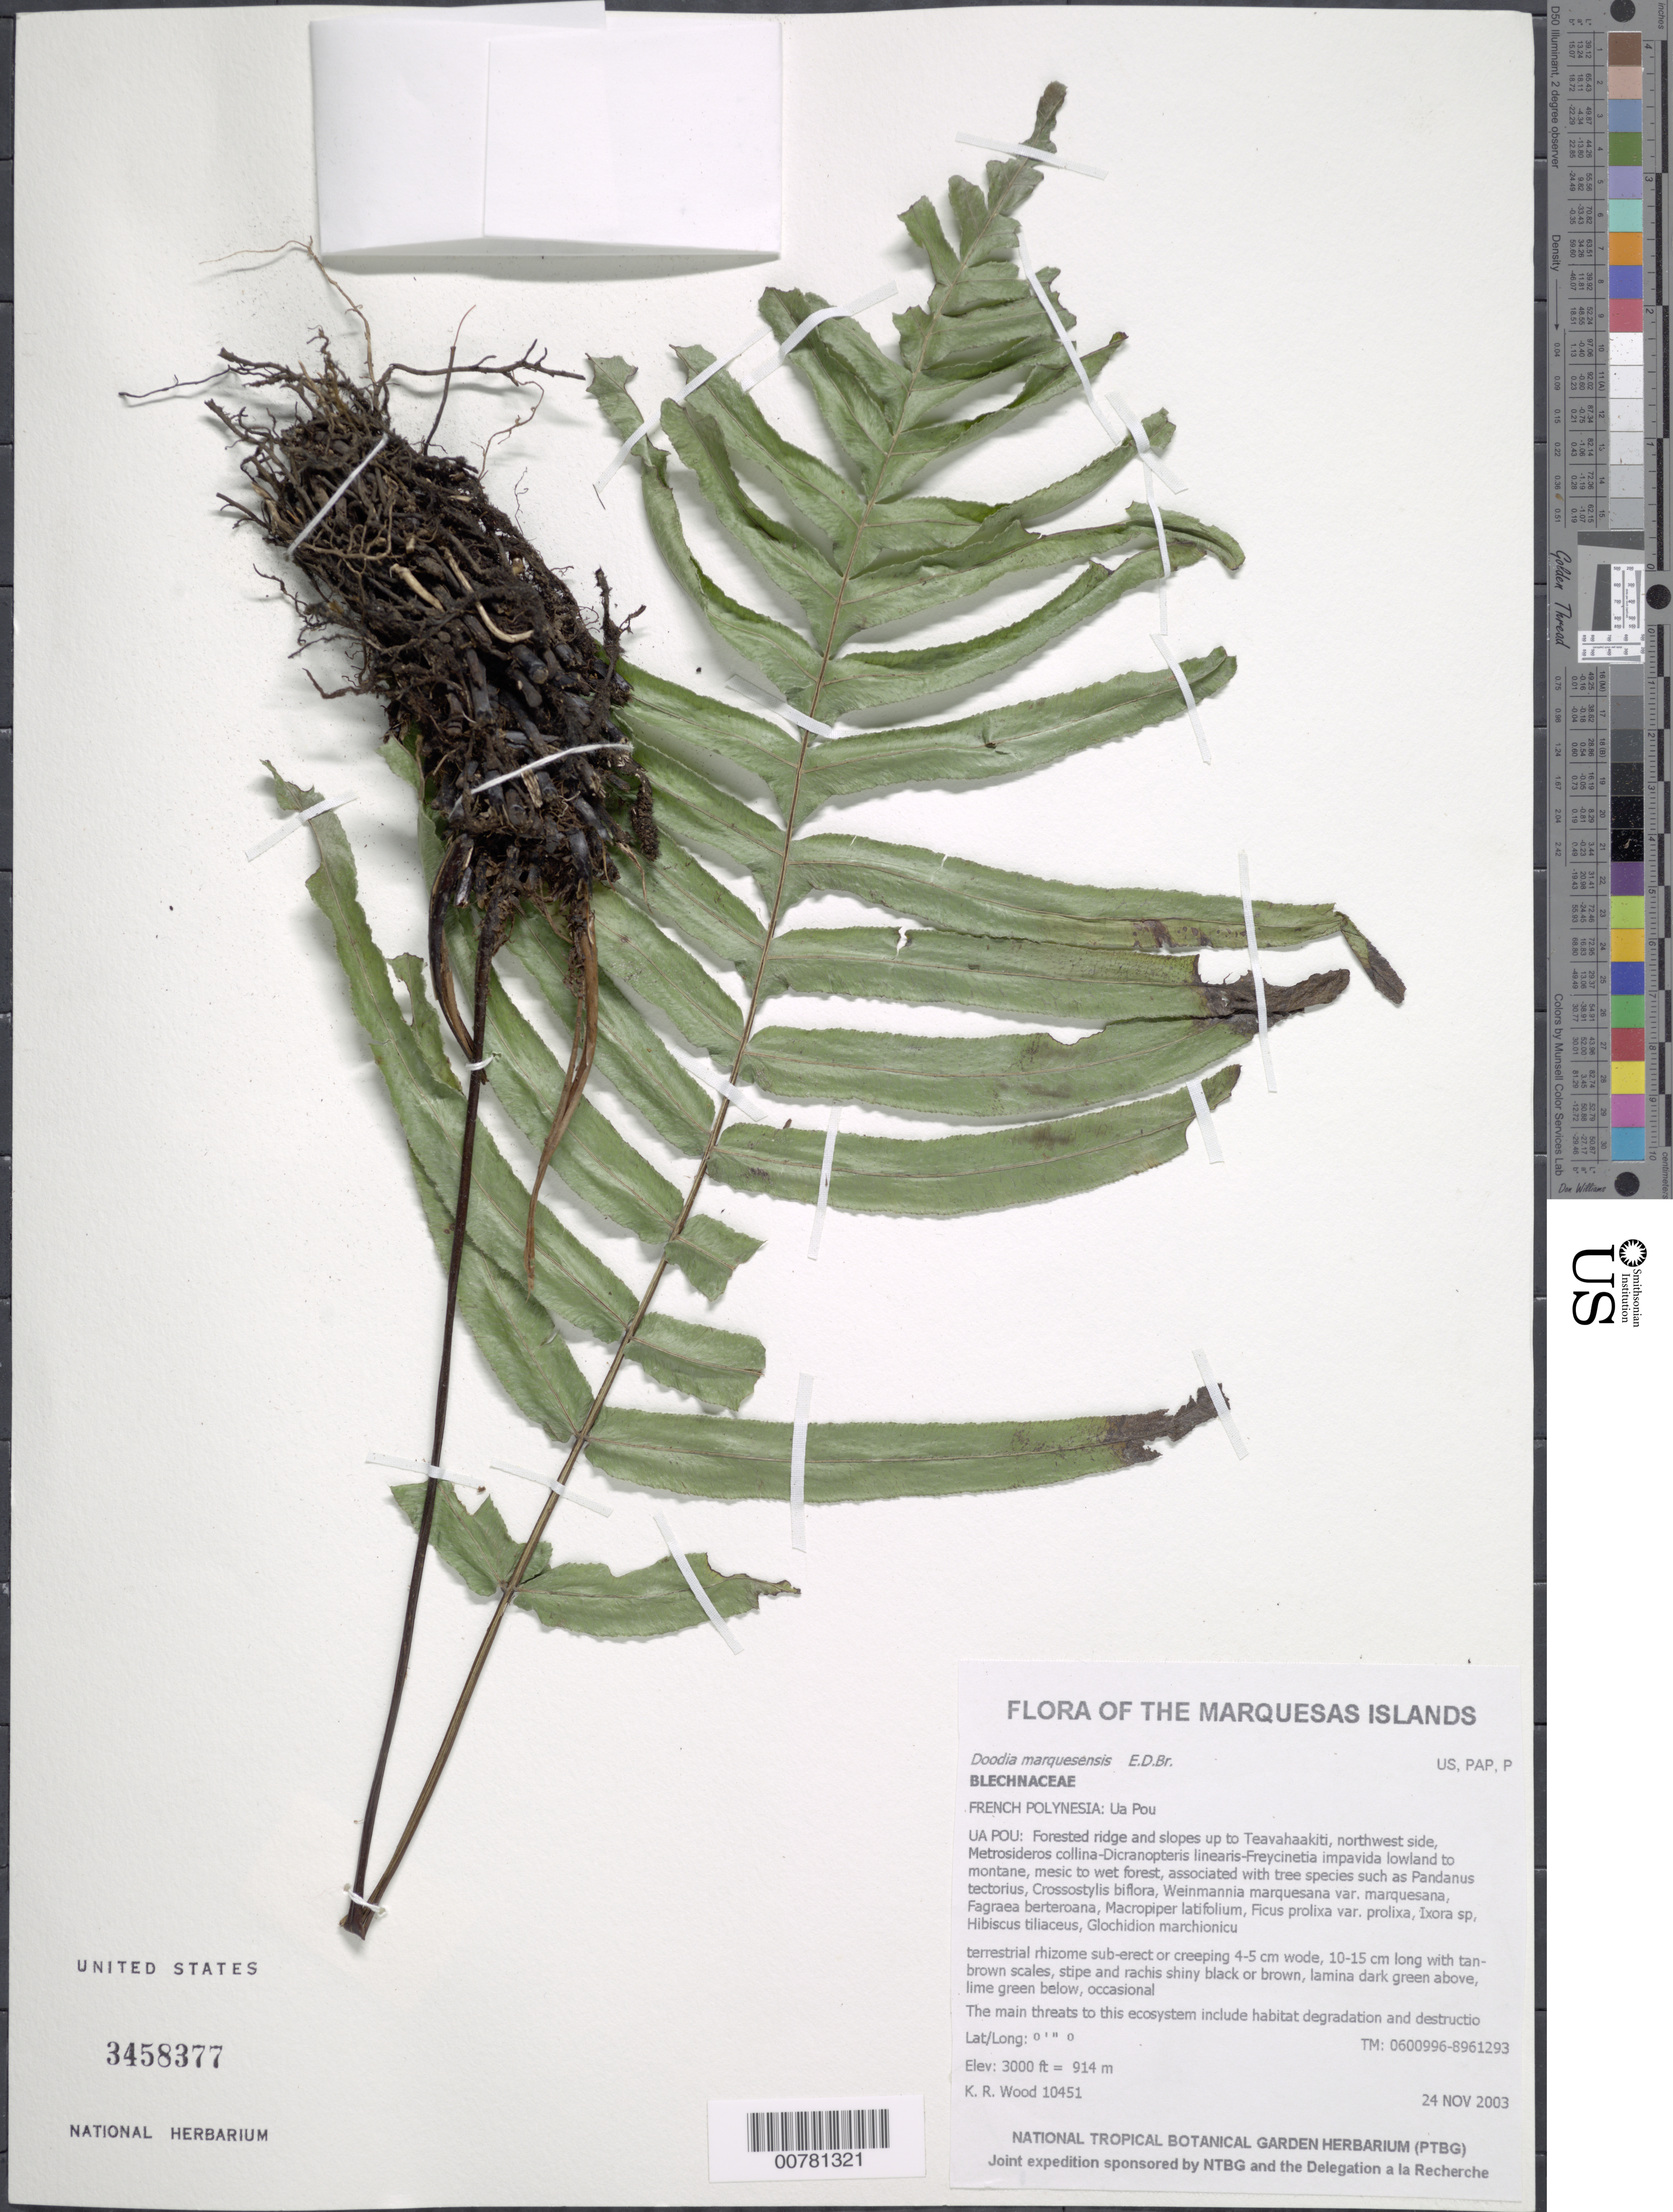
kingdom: Plantae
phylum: Tracheophyta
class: Polypodiopsida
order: Polypodiales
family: Blechnaceae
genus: Doodia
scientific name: Doodia marquesensis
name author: E.D. Br.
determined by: Lorence, David H., (PTBG), National Tropical Botanical Garden (UNITED STATES)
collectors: K. R. Wood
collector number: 10451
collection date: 2003-11-24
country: French Polynesia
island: Ua Pou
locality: Forested ridge and slopes up to Teavahaakiti, northwest side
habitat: Metrosideros collina - Dicranopteris linearis - Freycinetia impavida lowland to montane, mesic to wet forest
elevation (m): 914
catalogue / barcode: US 3458377